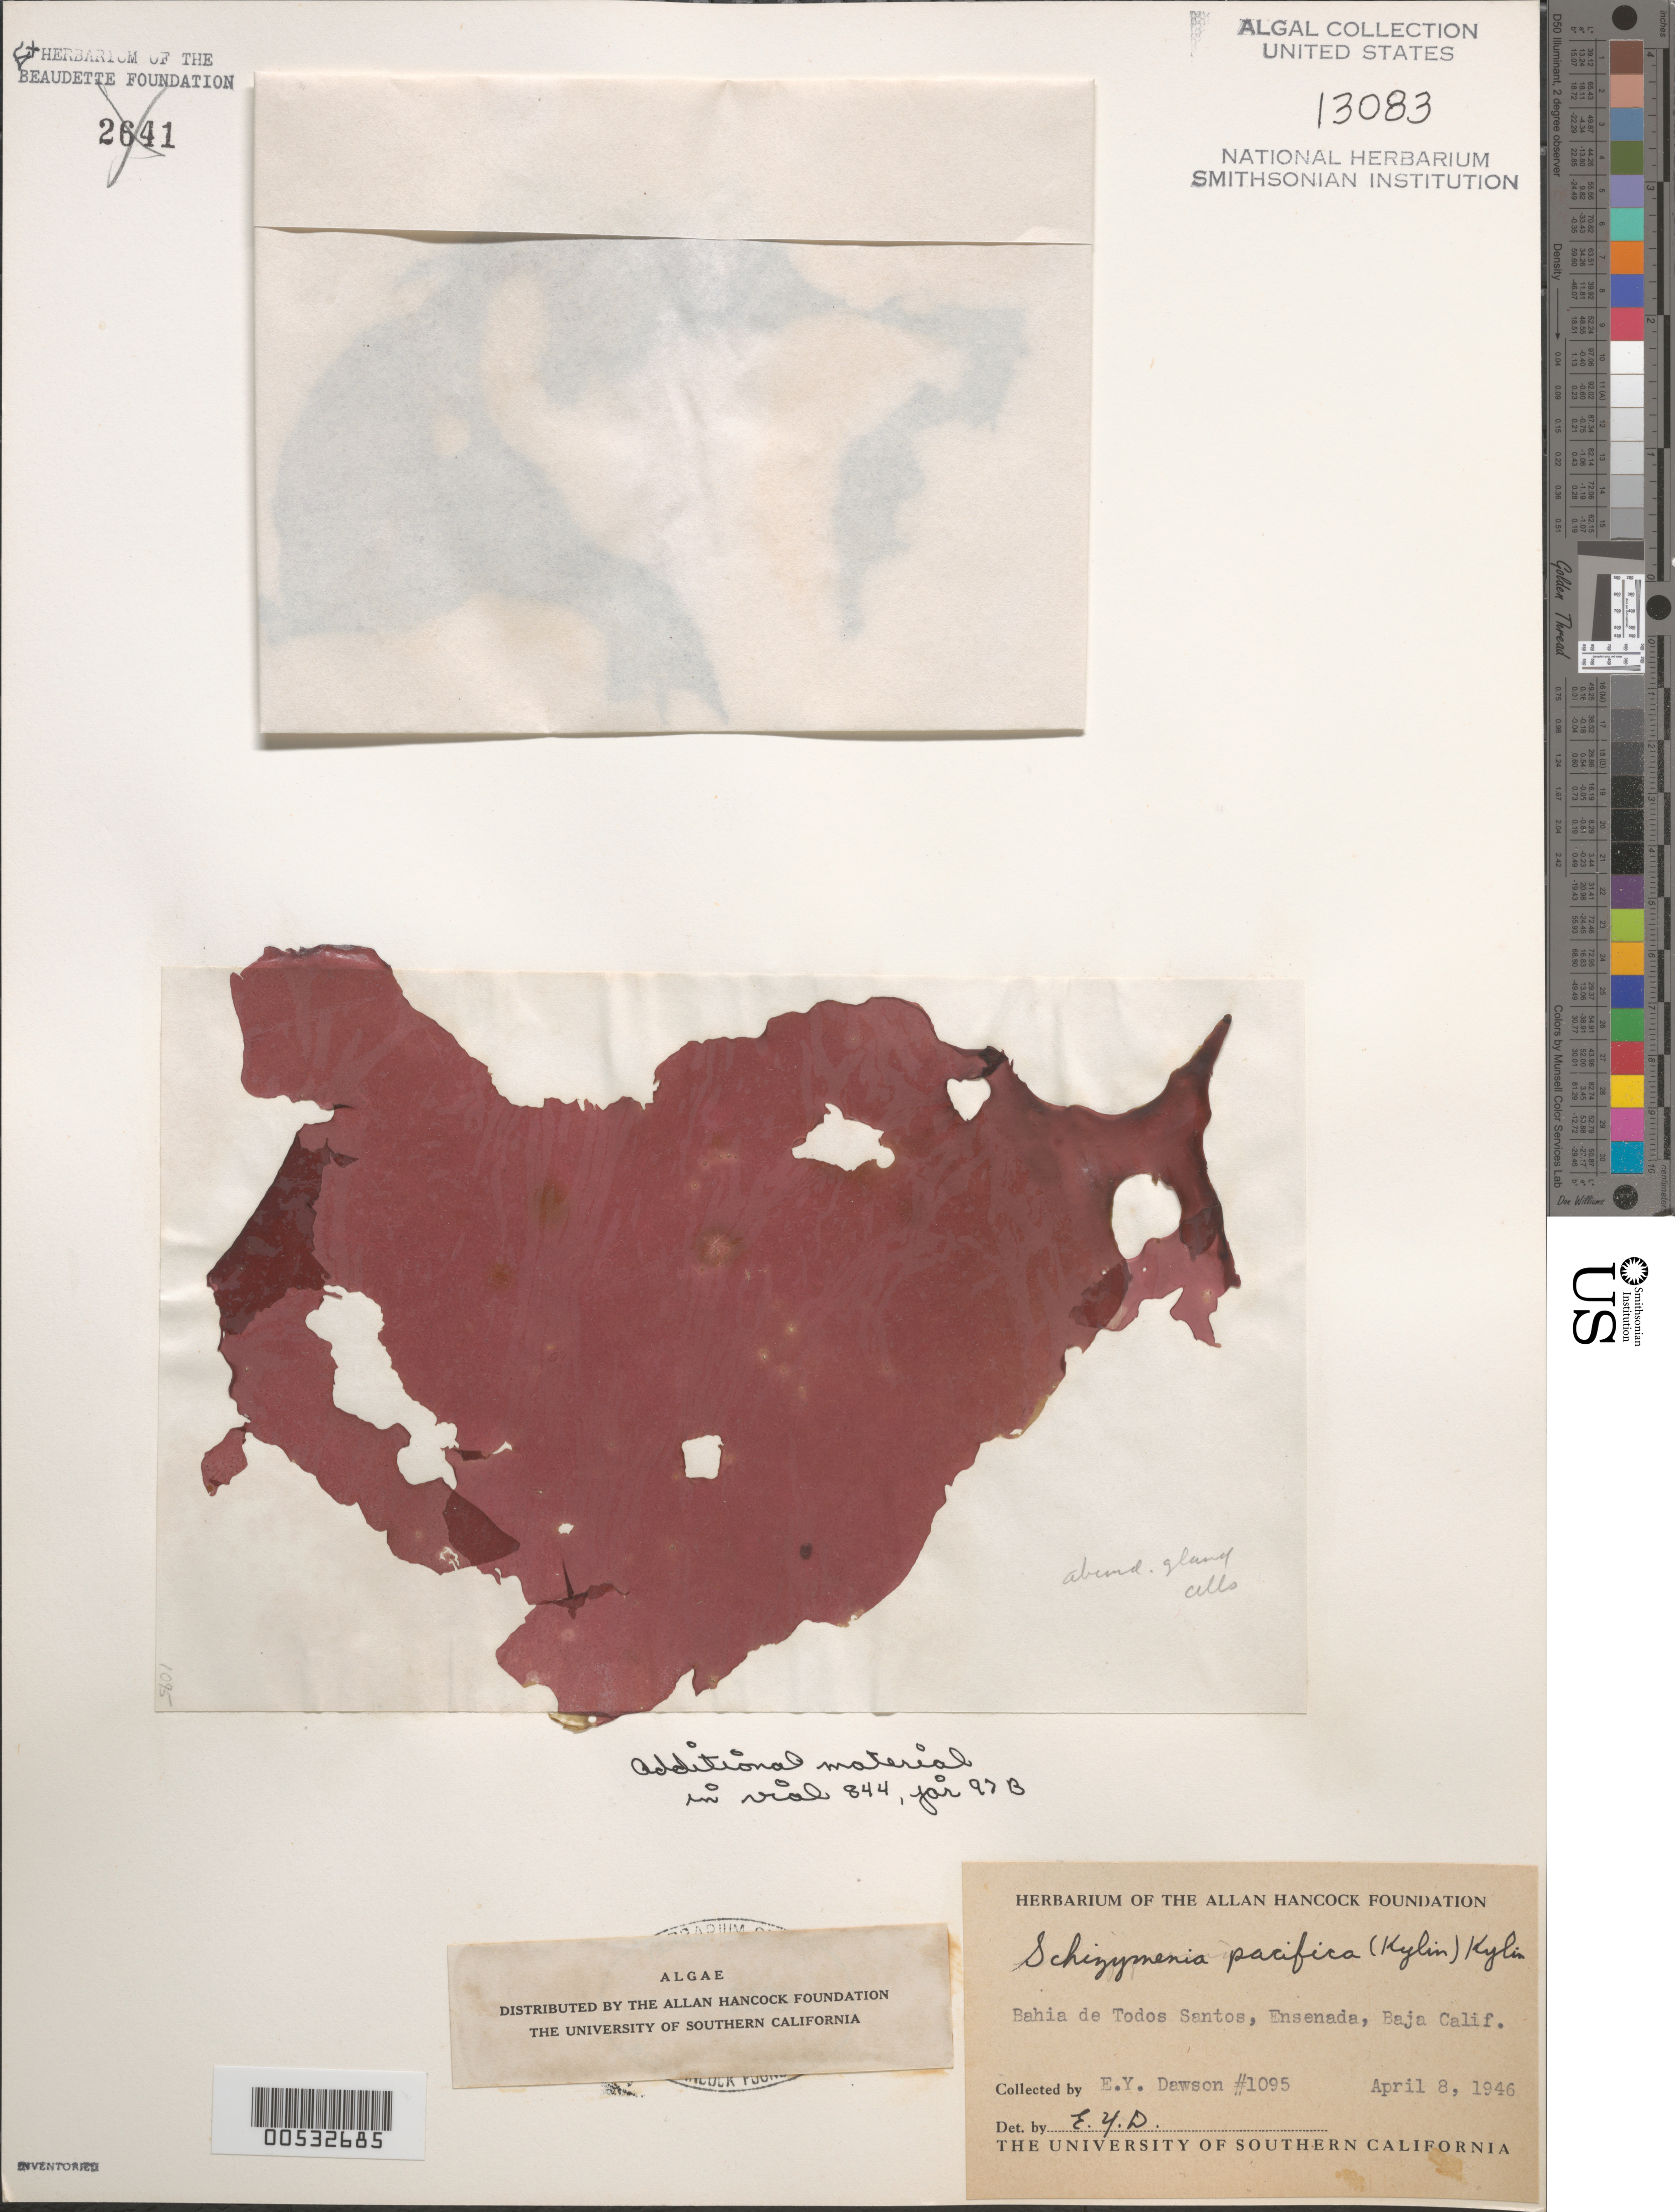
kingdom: Plantae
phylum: Rhodophyta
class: Florideophyceae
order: Nemastomatales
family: Schizymeniaceae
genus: Schizymenia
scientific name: Schizymenia pacifica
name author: (Kylin) Kylin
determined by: Dawson, E. Y.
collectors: E. Y. Dawson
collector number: EYD 1095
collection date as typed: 08 Apr 1946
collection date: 1946-04-08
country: Mexico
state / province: Baja California Norte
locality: Bahia de Todos Santos, Ensenada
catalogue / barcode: US 13083